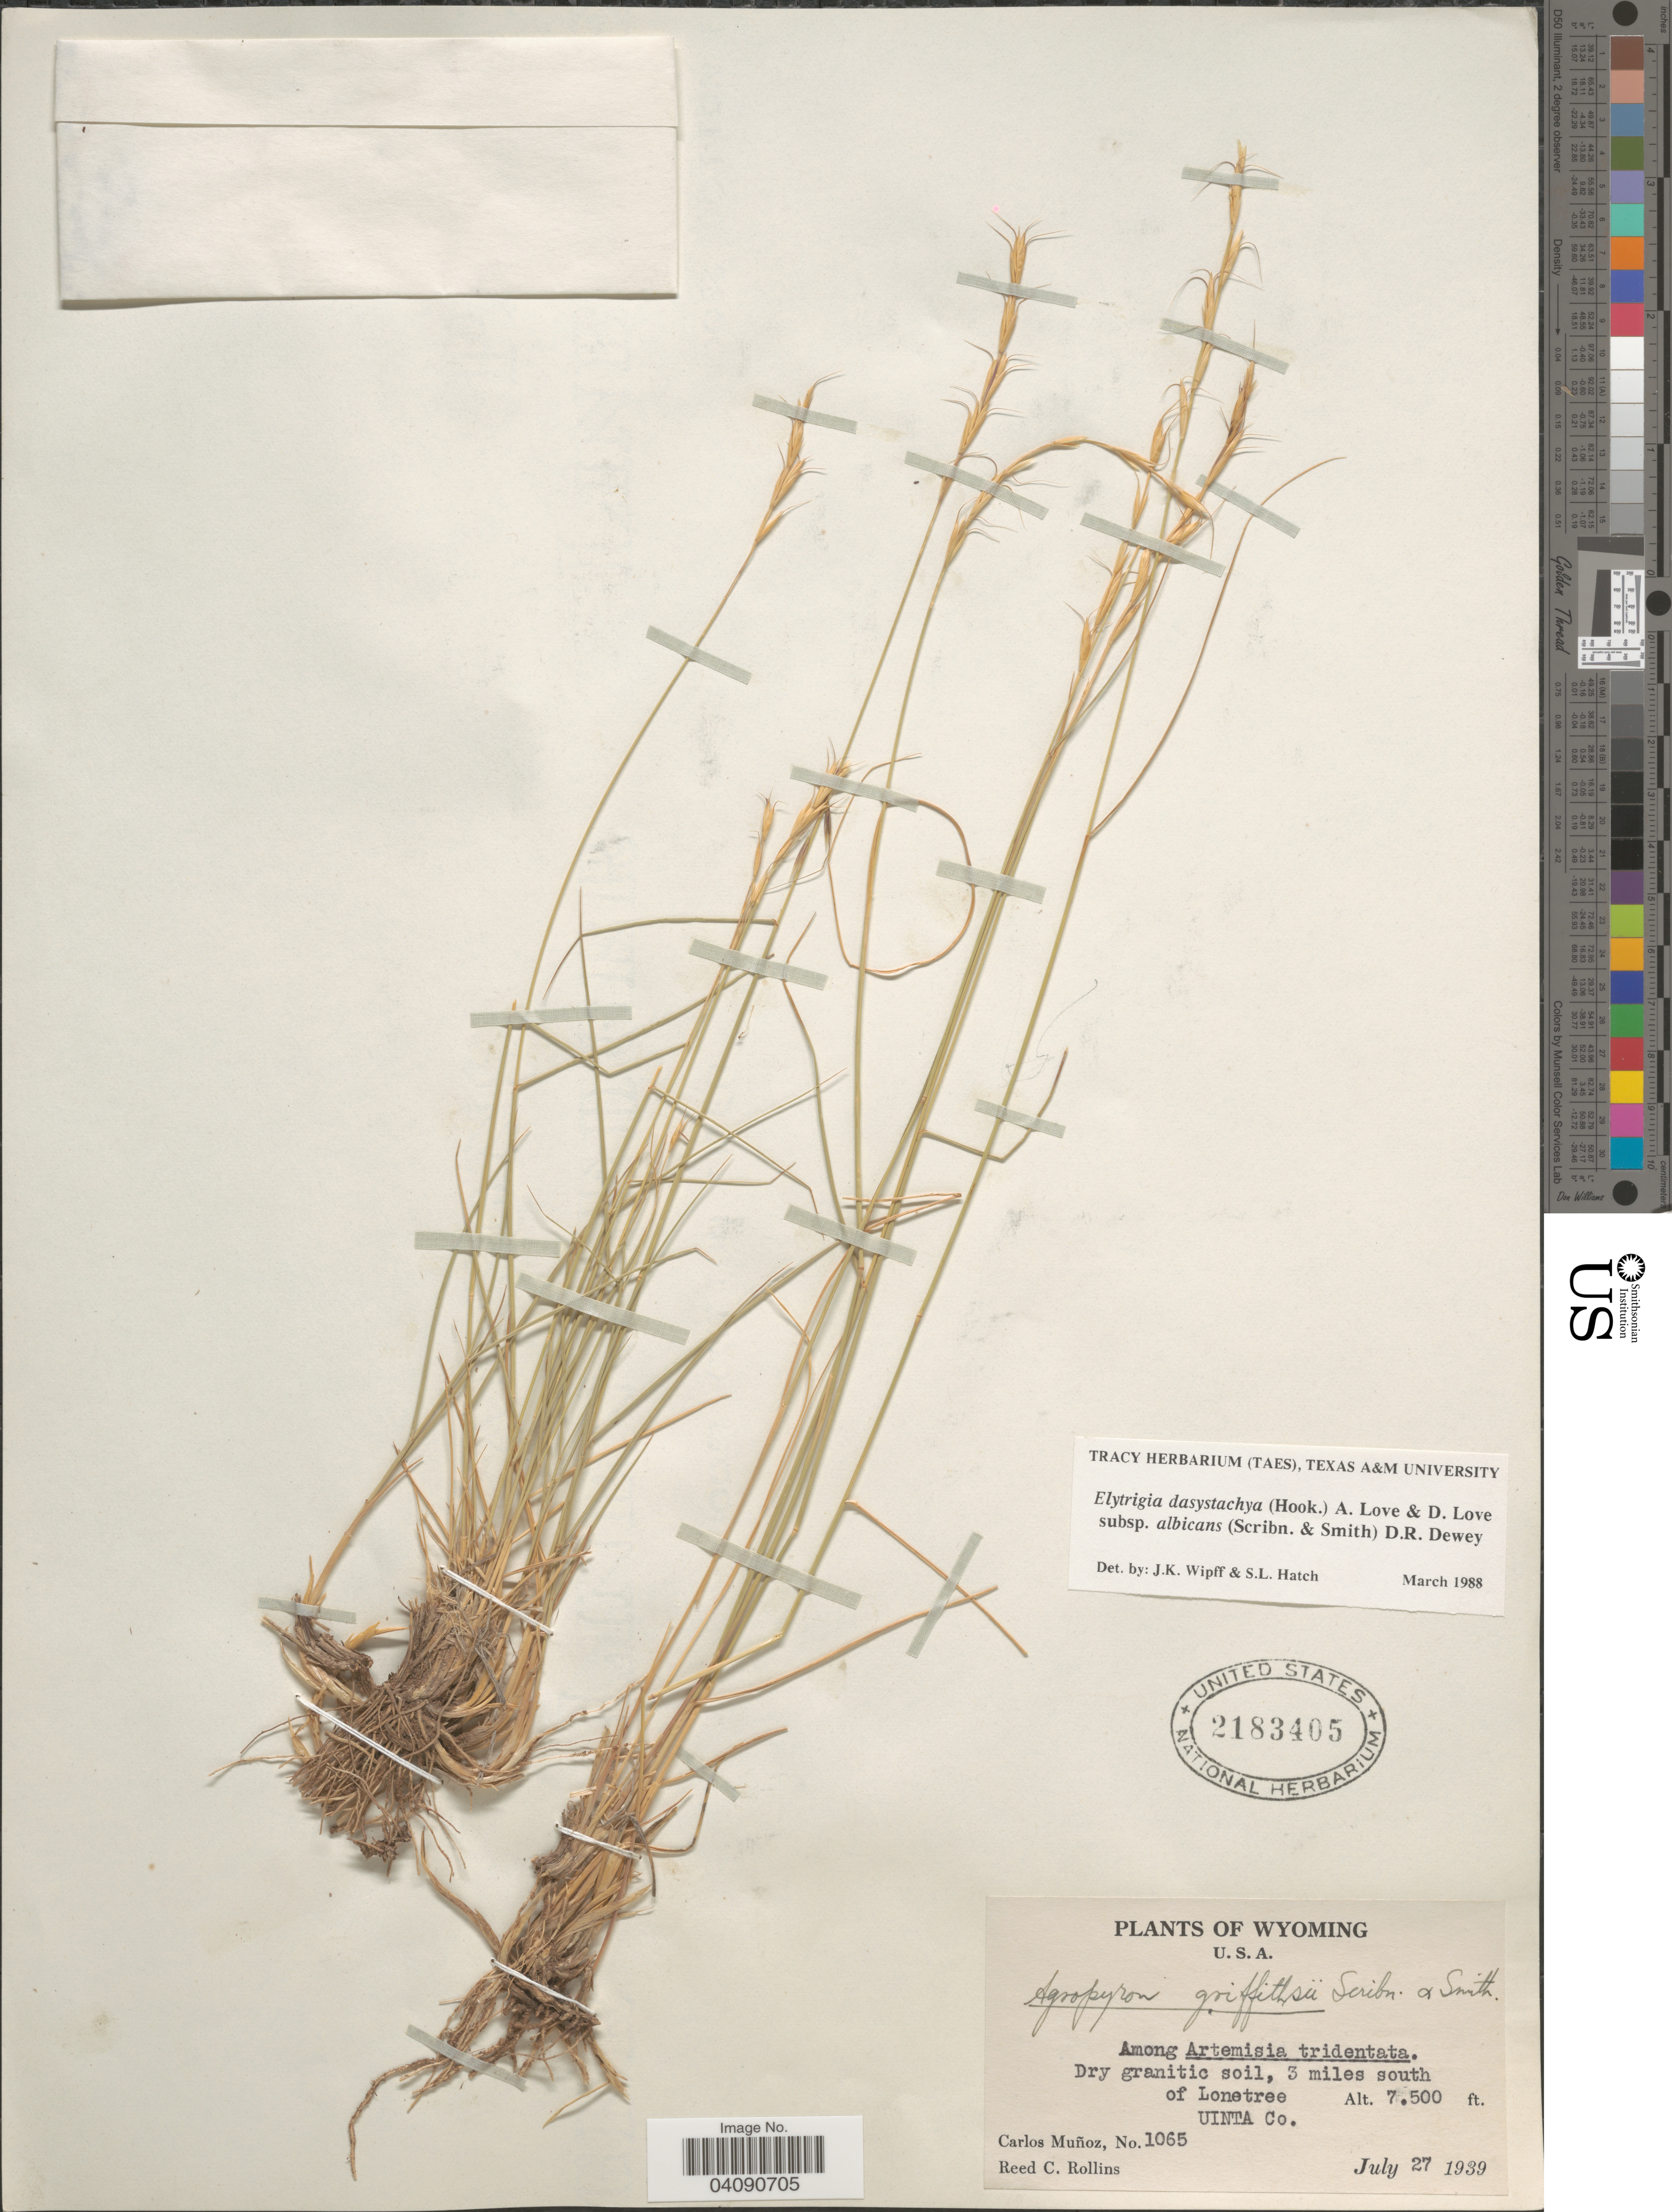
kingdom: Plantae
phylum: Tracheophyta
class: Liliopsida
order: Poales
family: Poaceae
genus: Elymus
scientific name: Elymus albicans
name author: (Scribn. & J.G. Sm.) Á. Löve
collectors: C. Muñoz & R. C. Rollins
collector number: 1065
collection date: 1939-07-27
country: United States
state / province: Wyoming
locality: Among Artemisia tridentata. Dry granitic soil, 3 miles south of Lonetree. Uinta Co.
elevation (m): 2286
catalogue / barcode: US 2183405